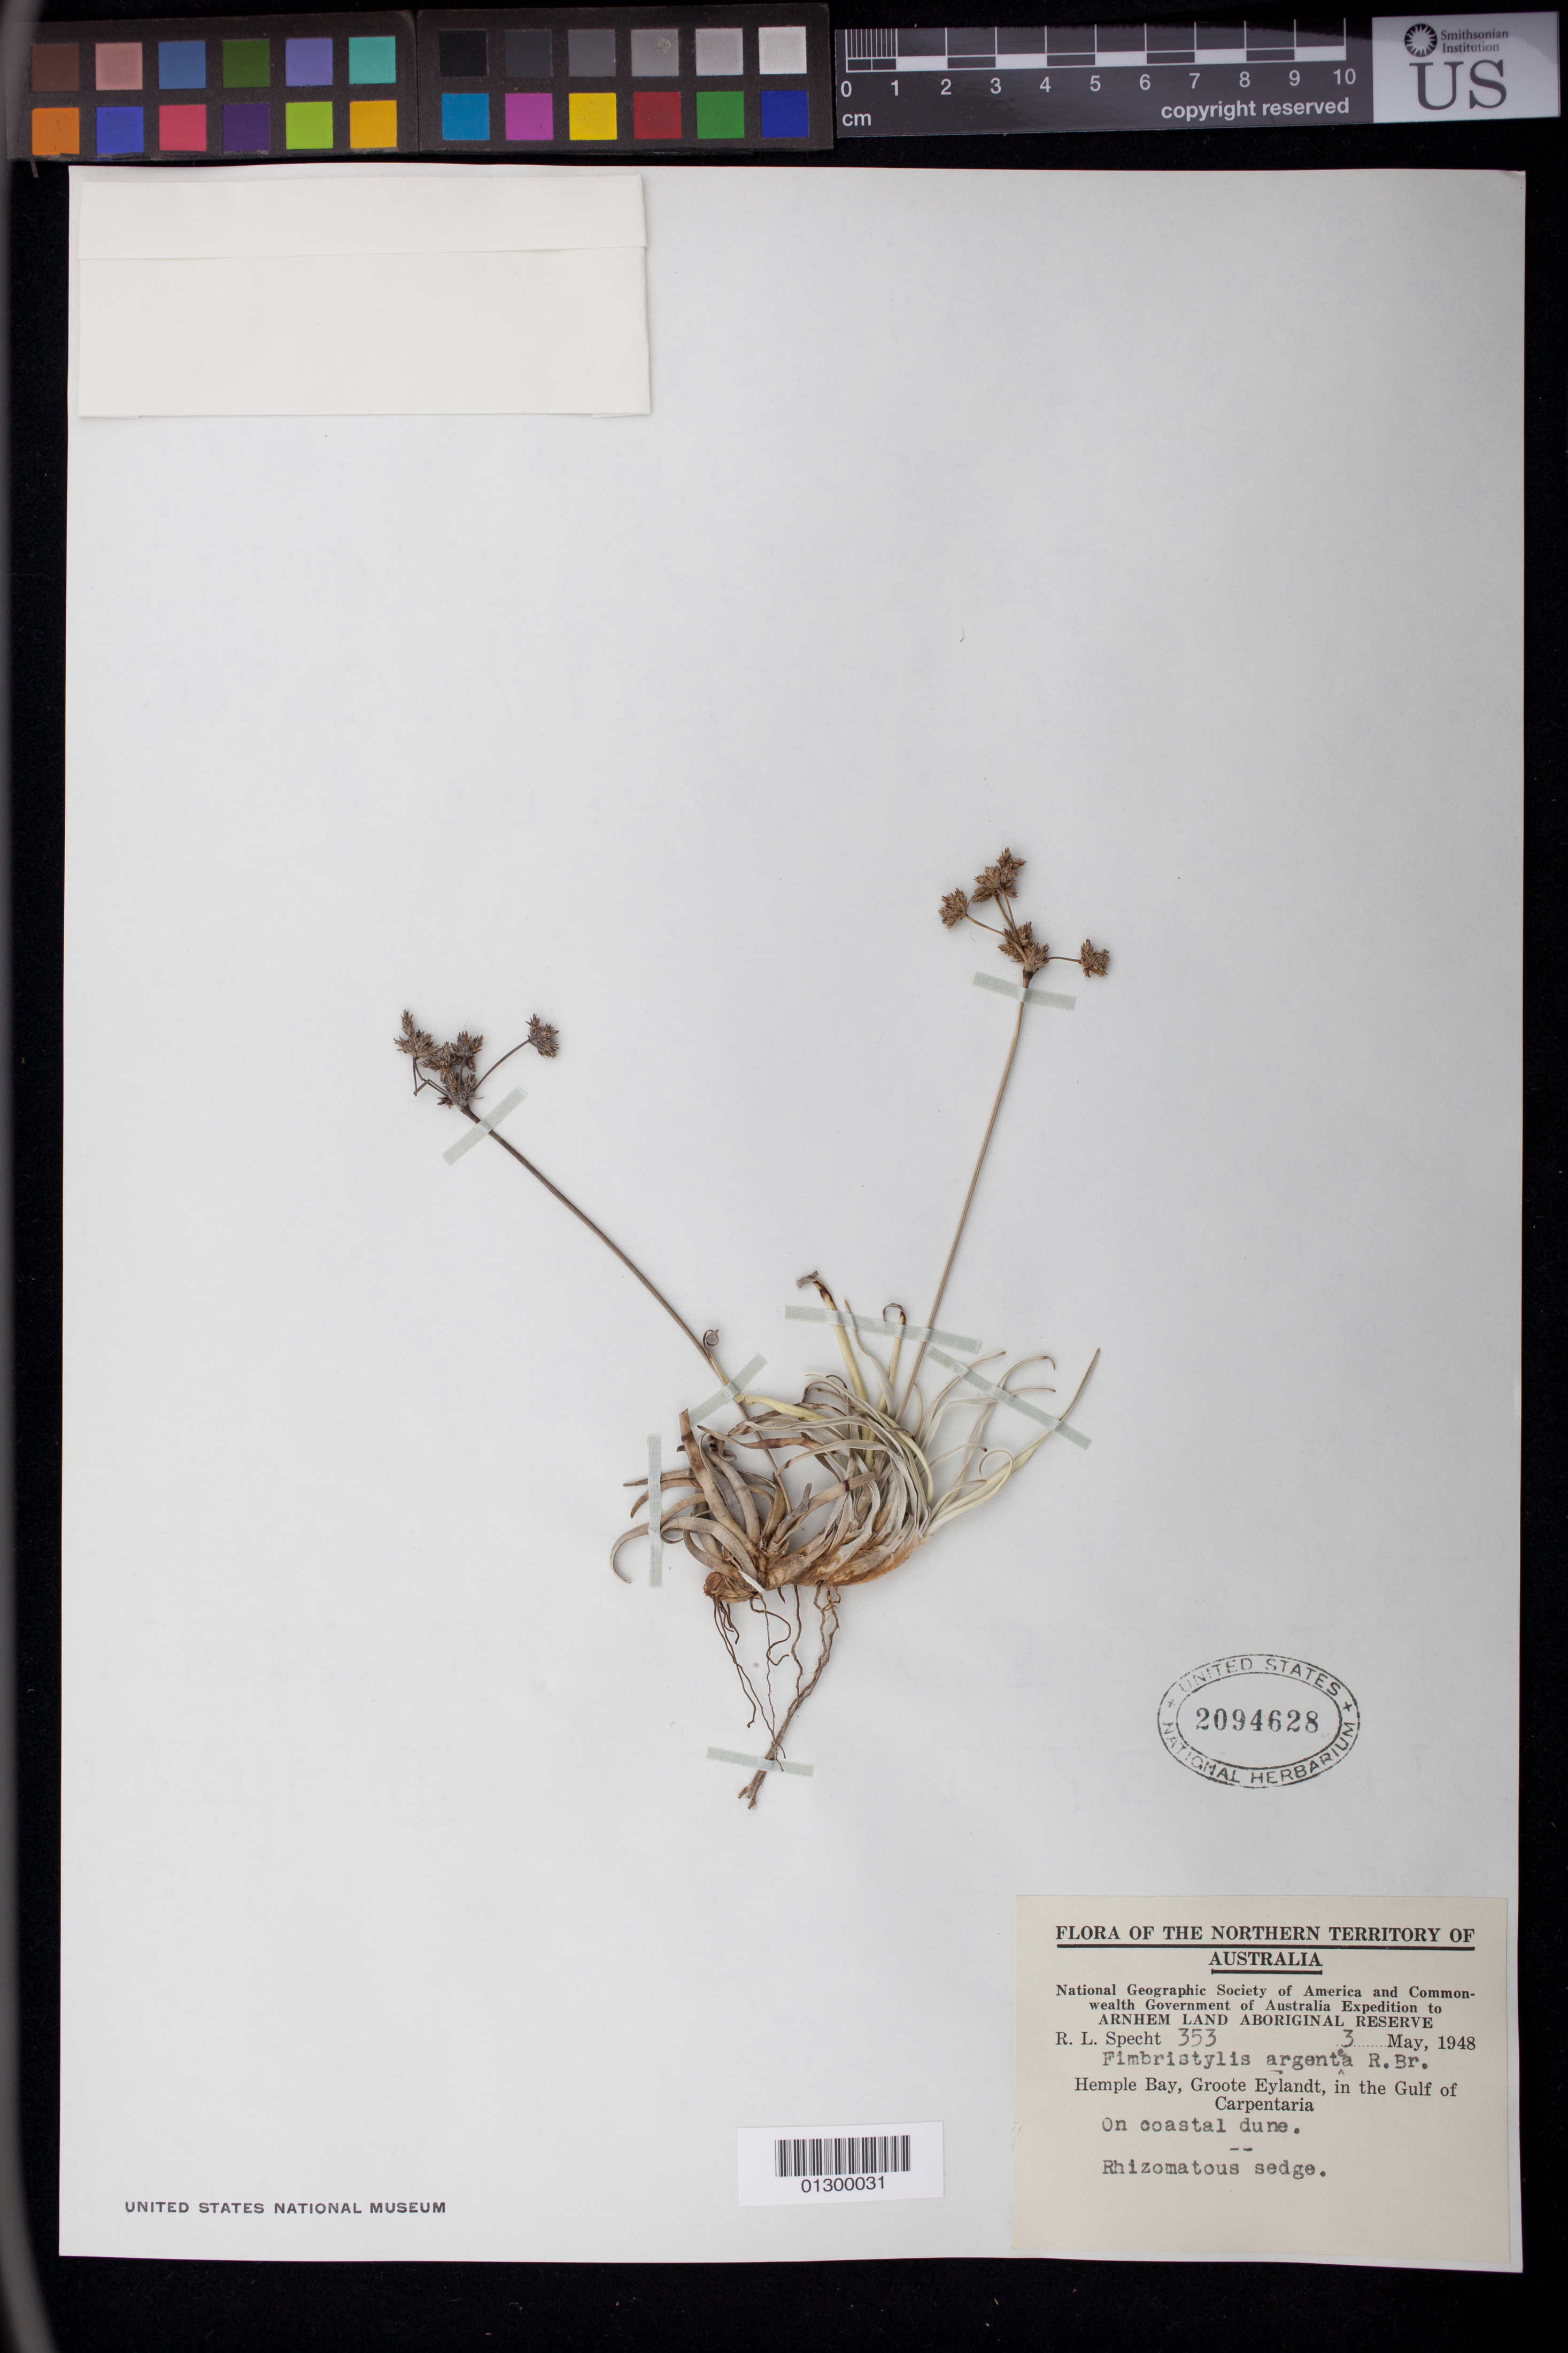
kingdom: Plantae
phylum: Tracheophyta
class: Liliopsida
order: Poales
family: Cyperaceae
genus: Fimbristylis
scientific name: Fimbristylis argentea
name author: (Rottb.) Vahl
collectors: R. L. Specht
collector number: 353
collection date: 1948-05-03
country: Australia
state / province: Northern Territory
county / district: East Arnhem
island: Groote Eylandt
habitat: On coastal dune.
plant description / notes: Rhizomatous sedge.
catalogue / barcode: US 2094628